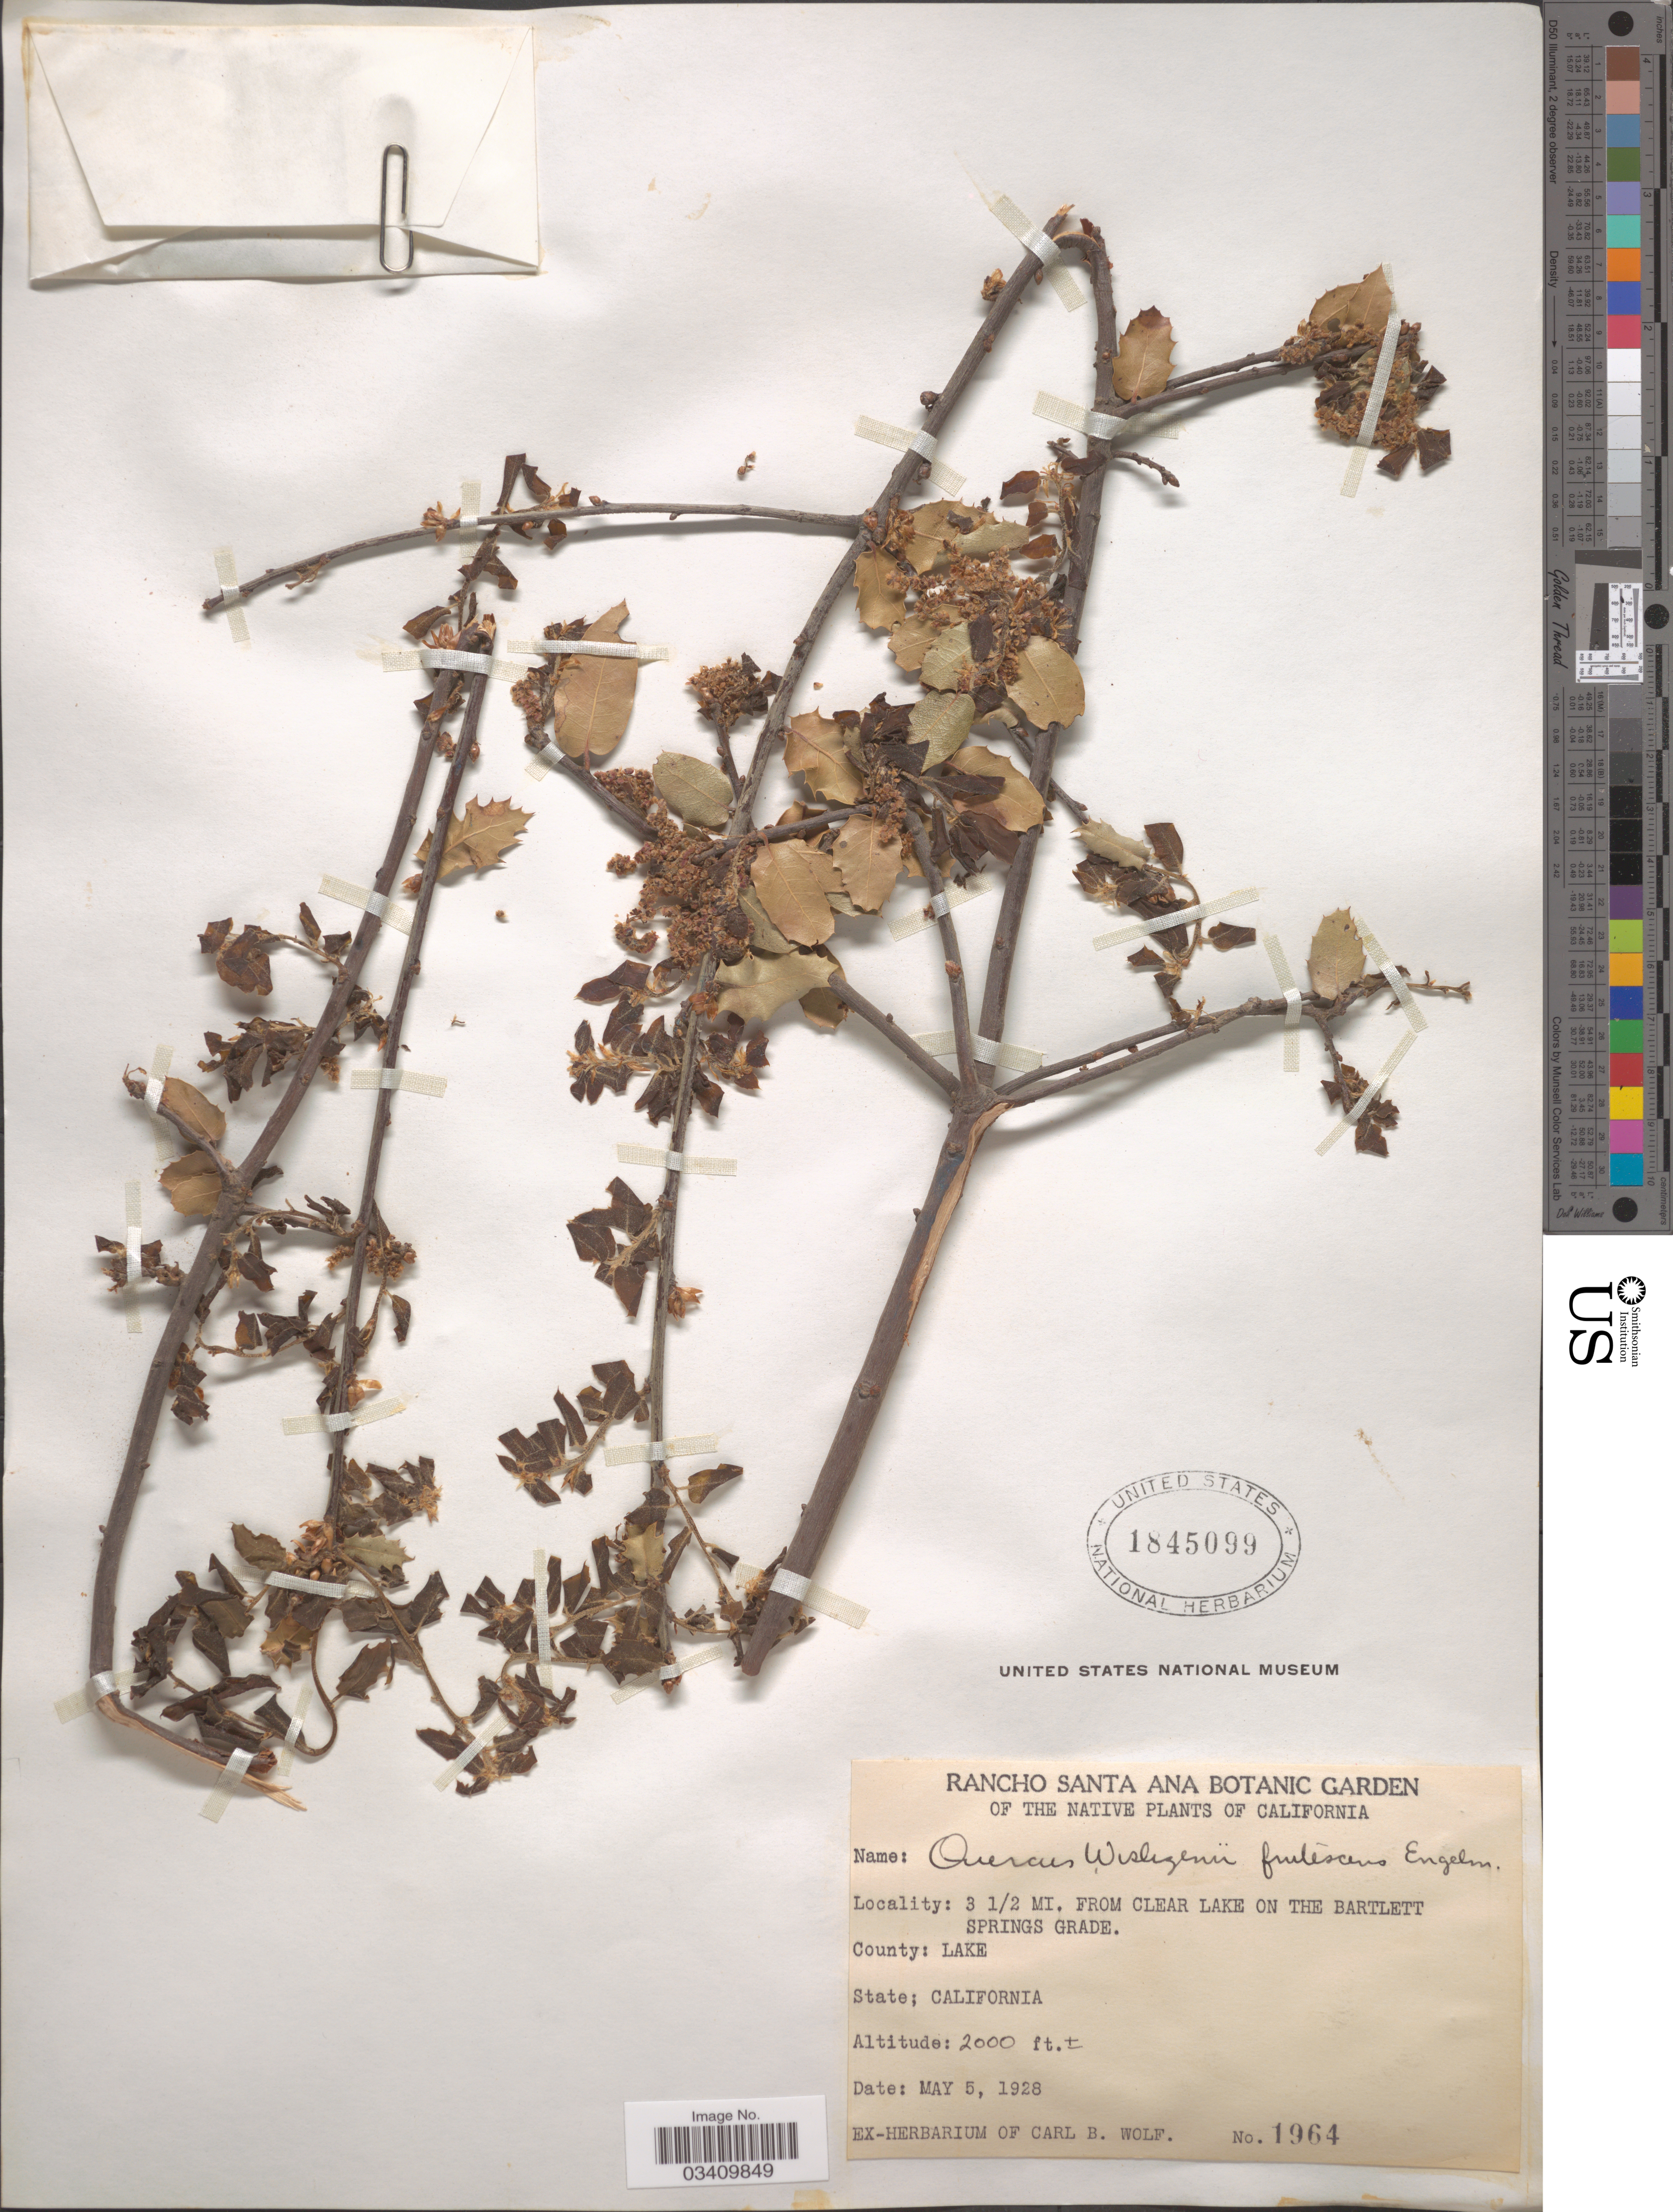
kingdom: Plantae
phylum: Tracheophyta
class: Magnoliopsida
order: Fagales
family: Fagaceae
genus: Quercus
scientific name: Quercus wislizeni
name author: A. DC.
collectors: ex herb. Carl B. Wolf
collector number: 1964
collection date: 1928-05-05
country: United States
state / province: California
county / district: Lake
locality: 3½ mi. from Clear Lake on the Bartlett Springs Grade. County: Lake.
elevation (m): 610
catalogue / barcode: US 1845099